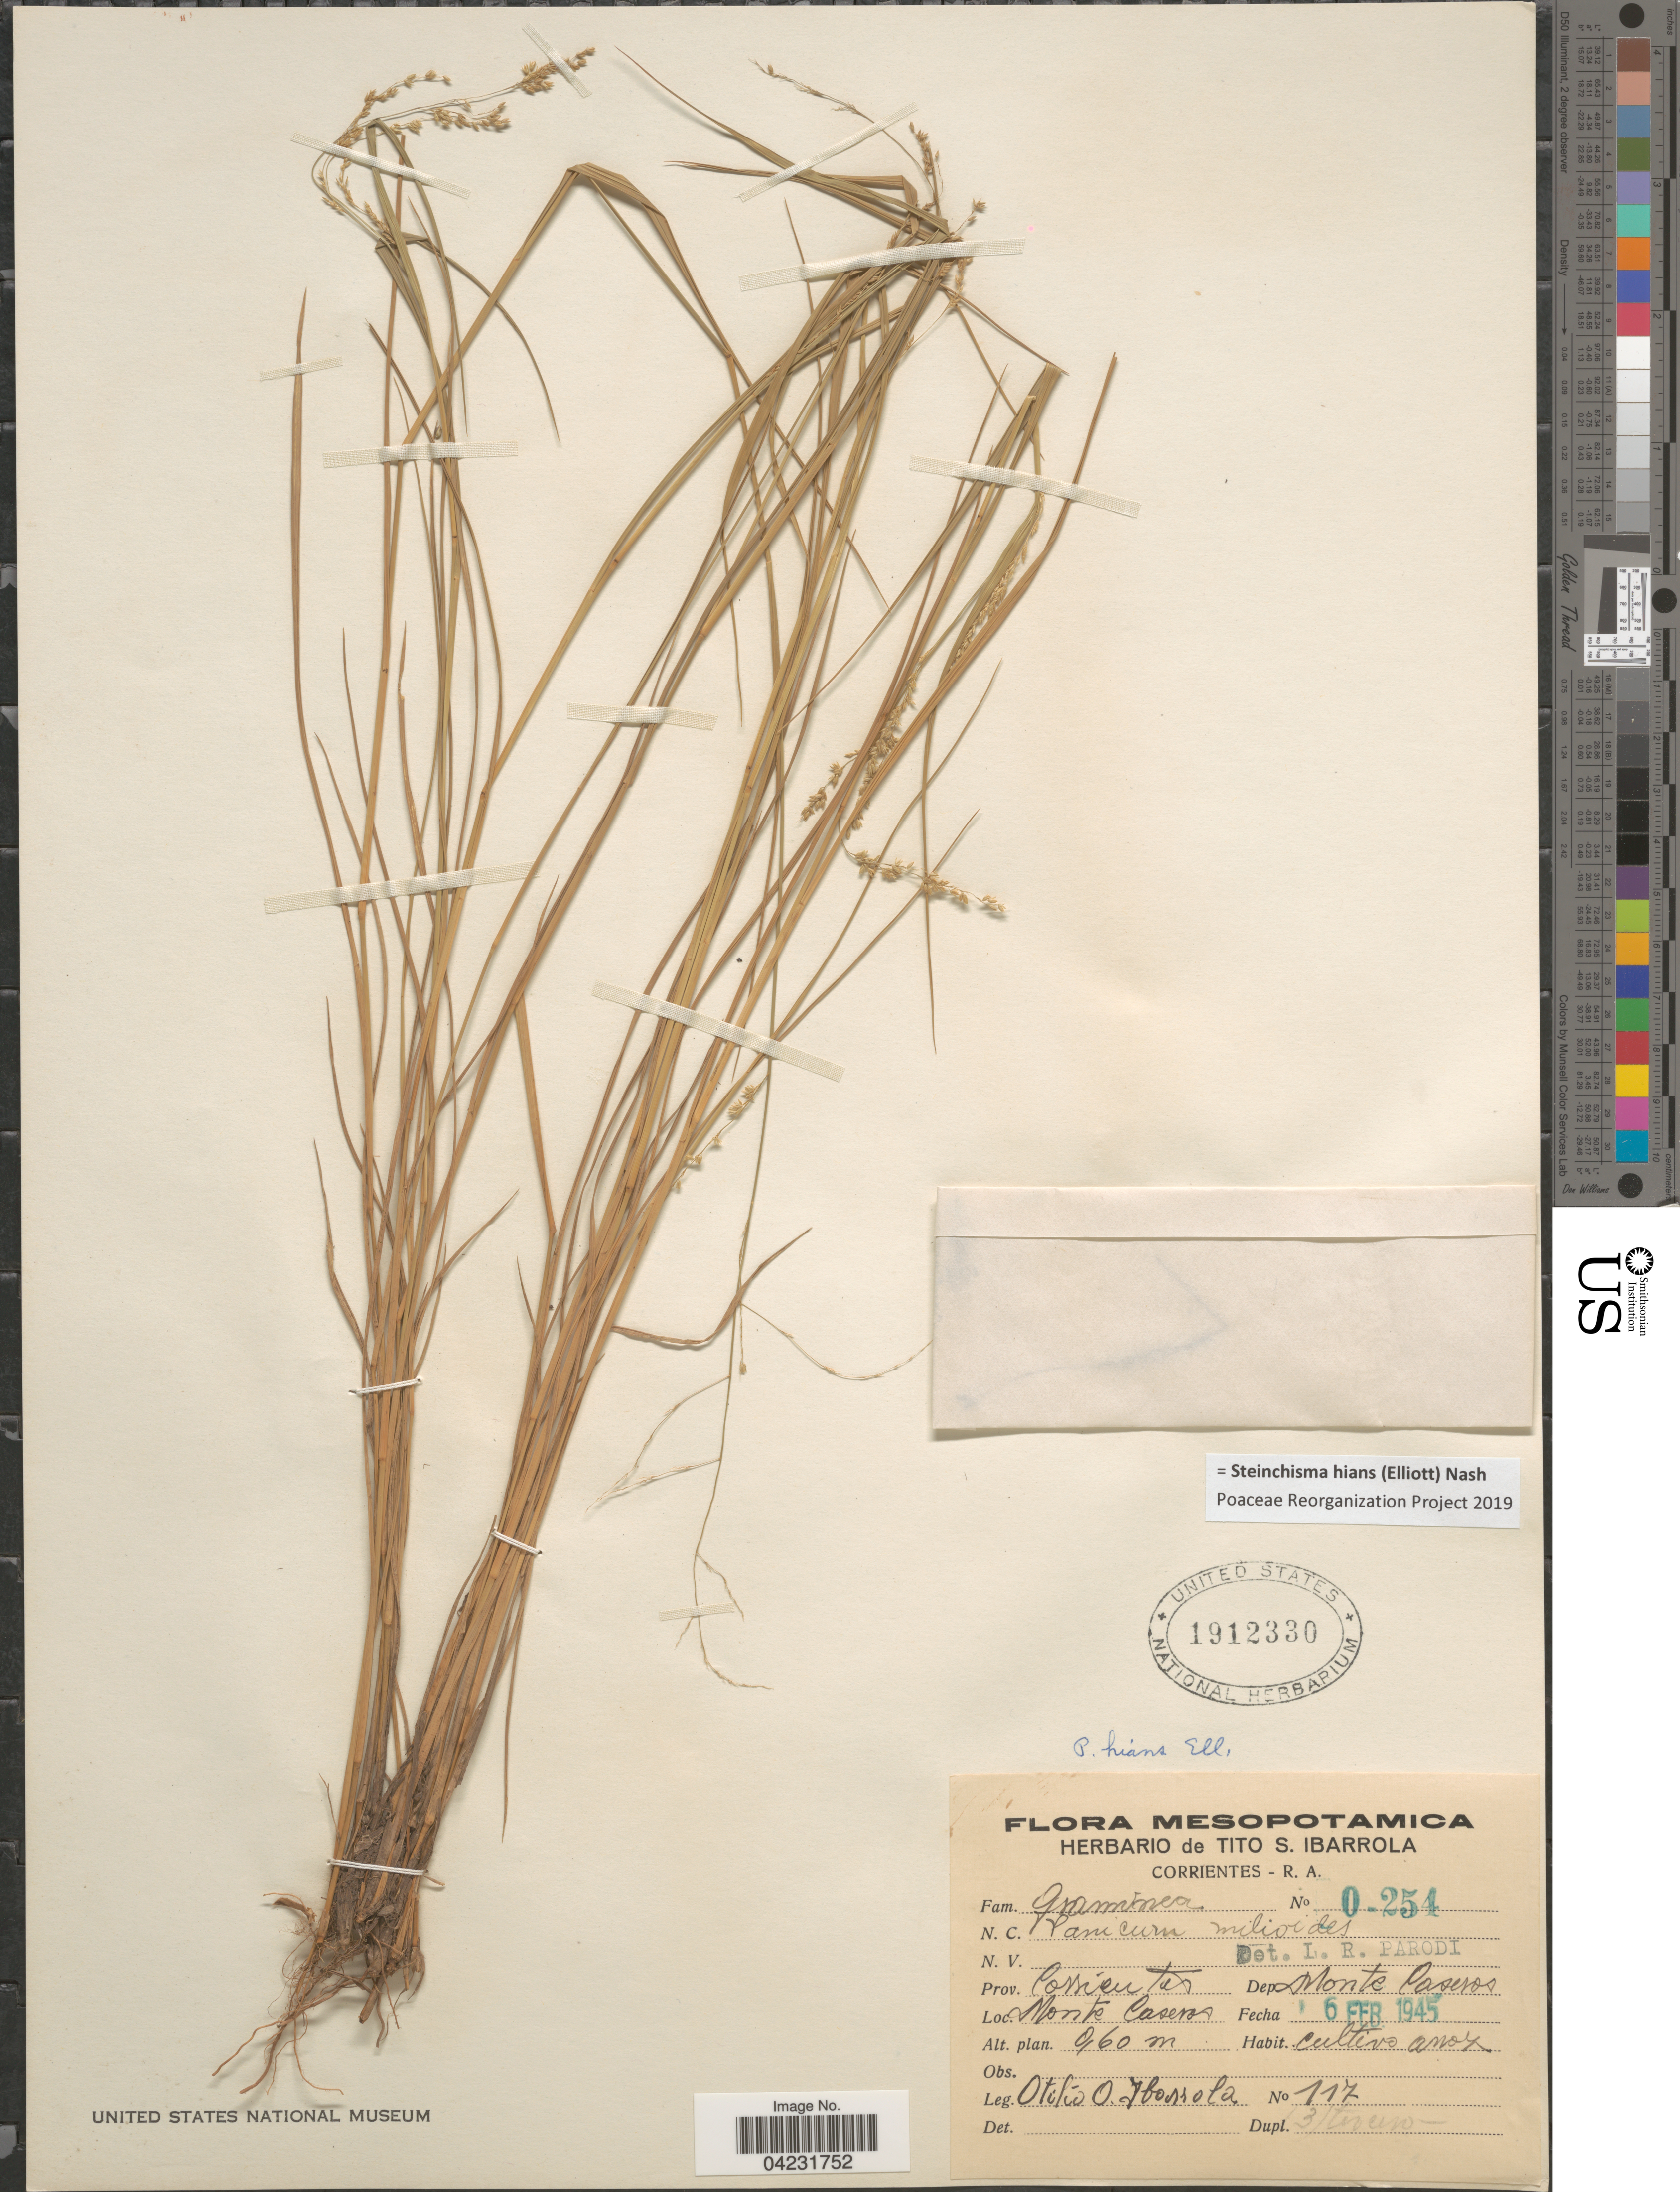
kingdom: Plantae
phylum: Tracheophyta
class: Liliopsida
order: Poales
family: Poaceae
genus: Steinchisma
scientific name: Steinchisma hians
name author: (Elliott) Nash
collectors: O. Ibarrola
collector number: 117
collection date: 1945-02-06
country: Argentina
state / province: Corrientes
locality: Dep. Monte Caseros. Monte Caseros.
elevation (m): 960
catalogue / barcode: US 1912330